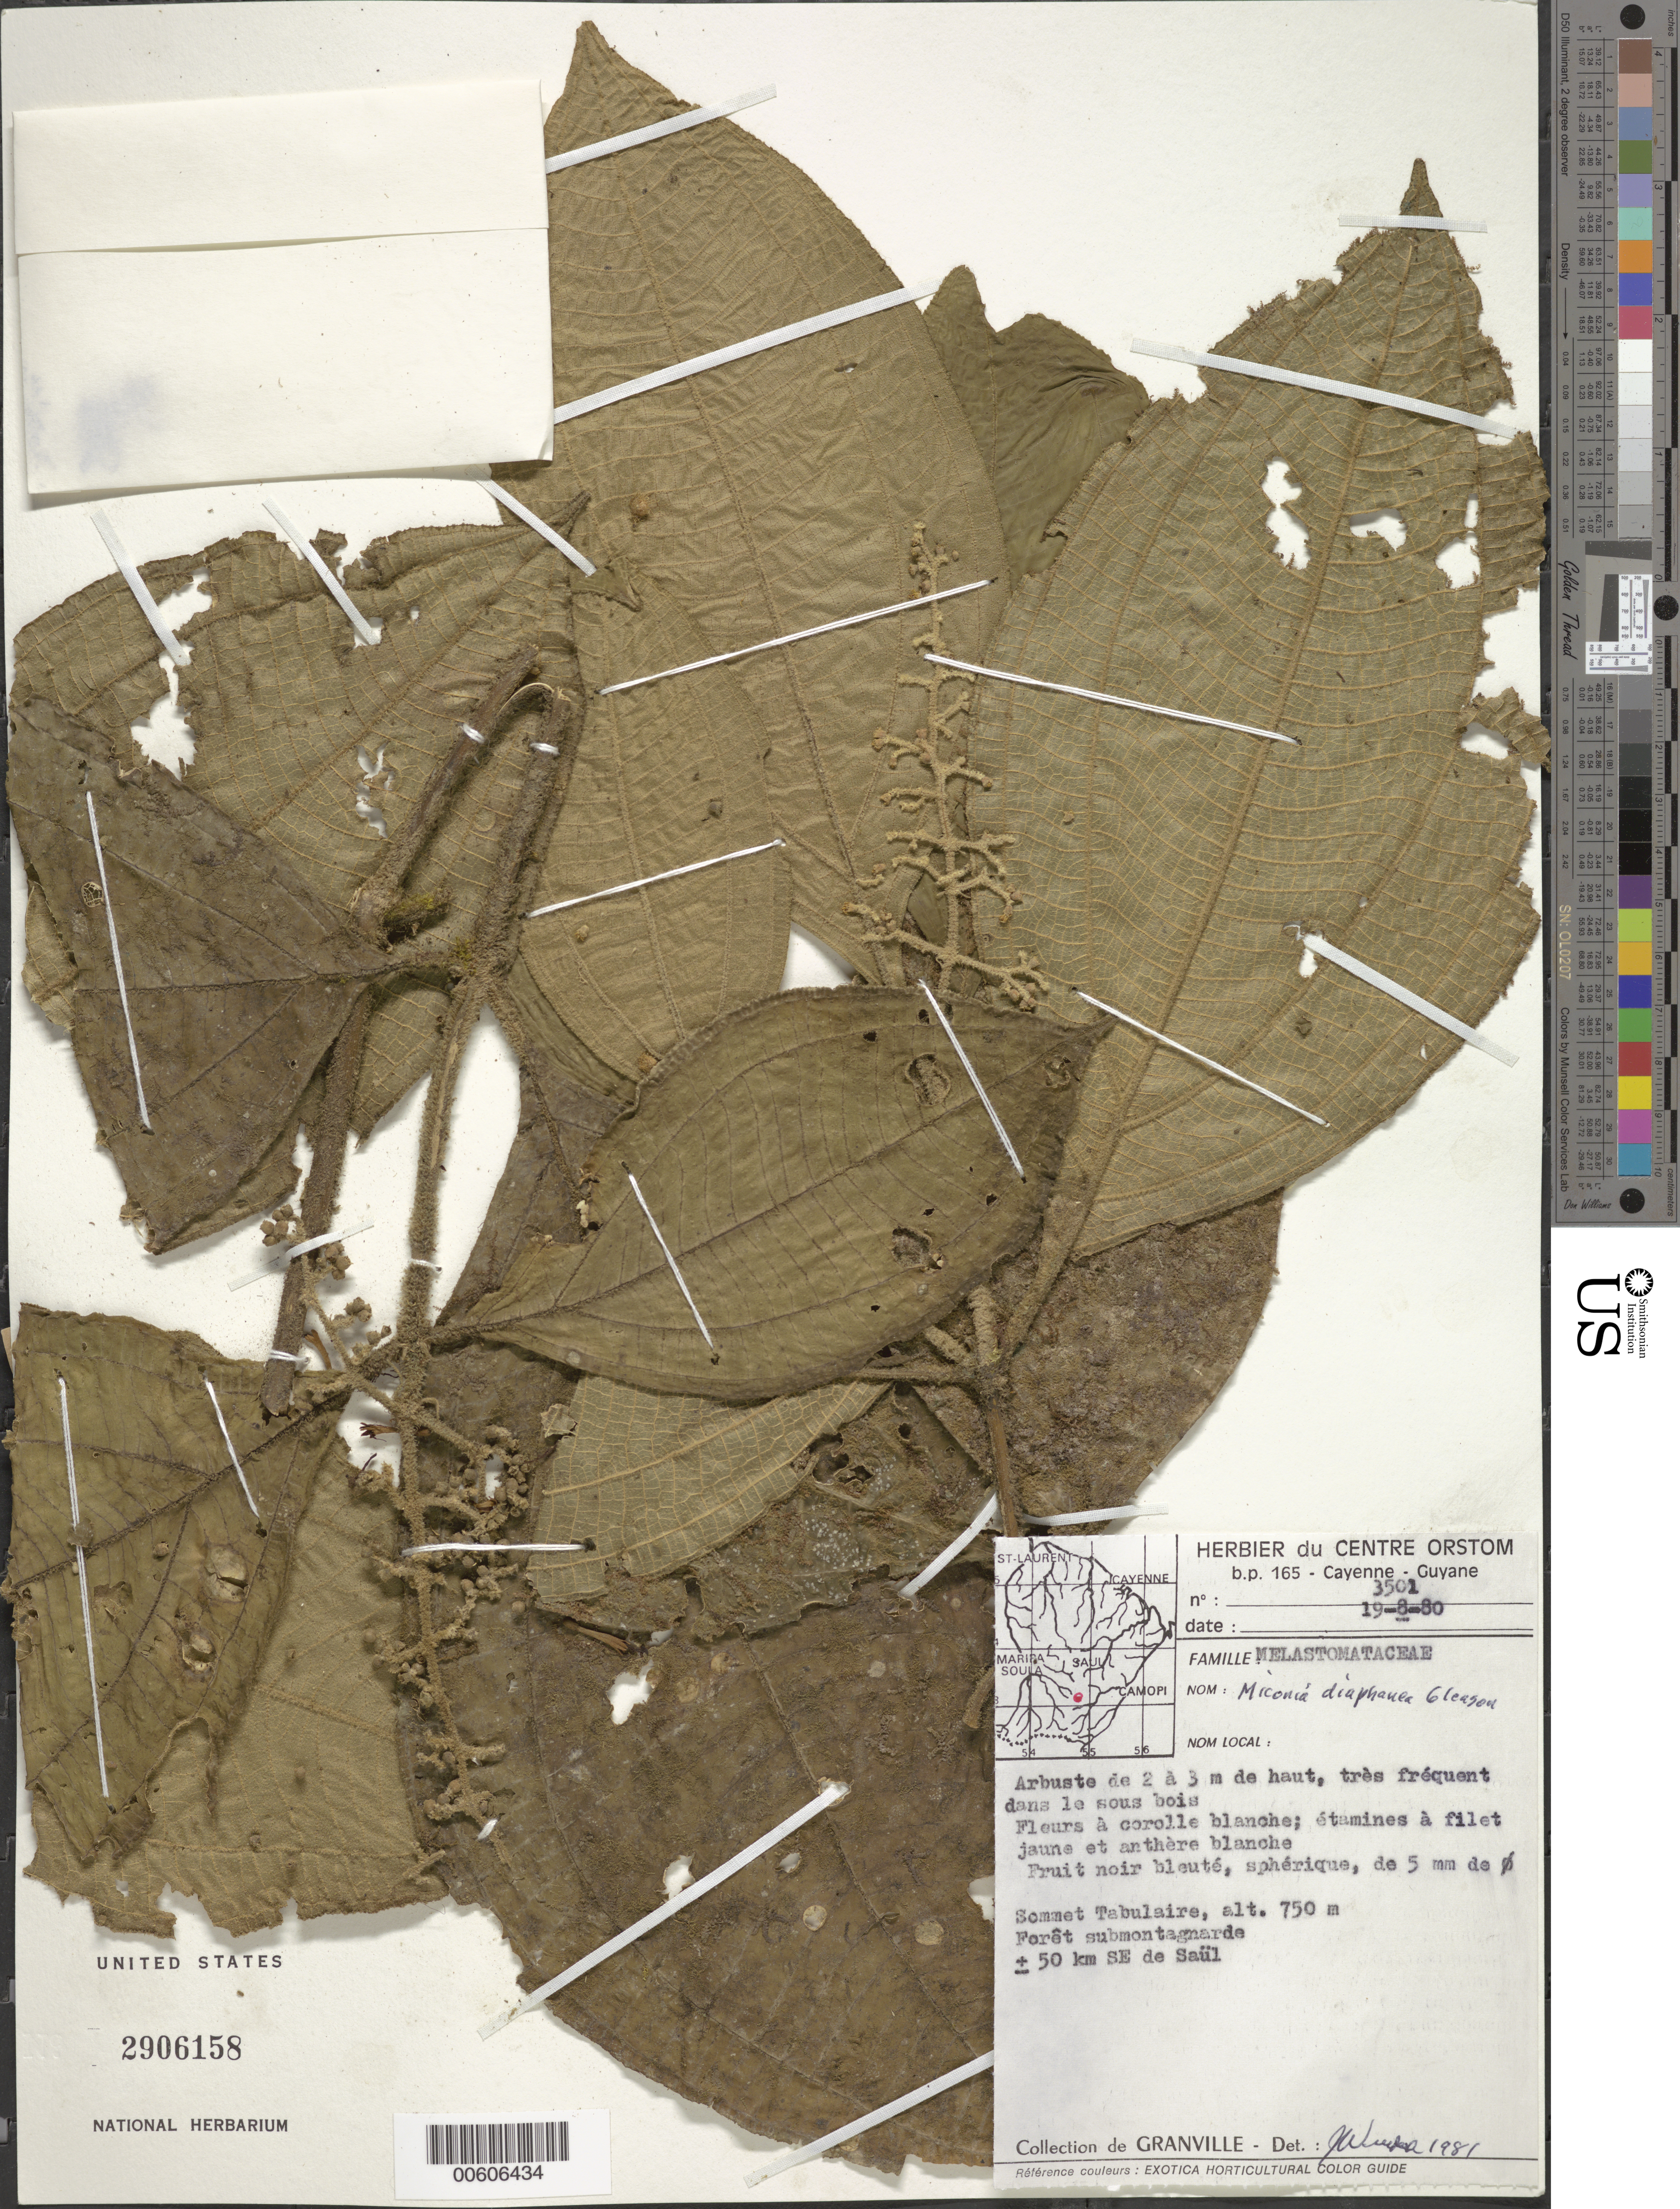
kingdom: Plantae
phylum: Tracheophyta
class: Magnoliopsida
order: Myrtales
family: Melastomataceae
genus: Miconia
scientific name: Miconia diaphanea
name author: Gleason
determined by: Wurdack, John J., (US), US (UNITED STATES)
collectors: J.-J. de Granville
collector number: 3501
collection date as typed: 19-Aug-80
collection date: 1980-08-19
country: French Guiana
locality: Sommet Tabulaire, ±50 km SE de Saül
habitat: Submontane forest, understory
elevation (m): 750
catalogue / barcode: US 2906158